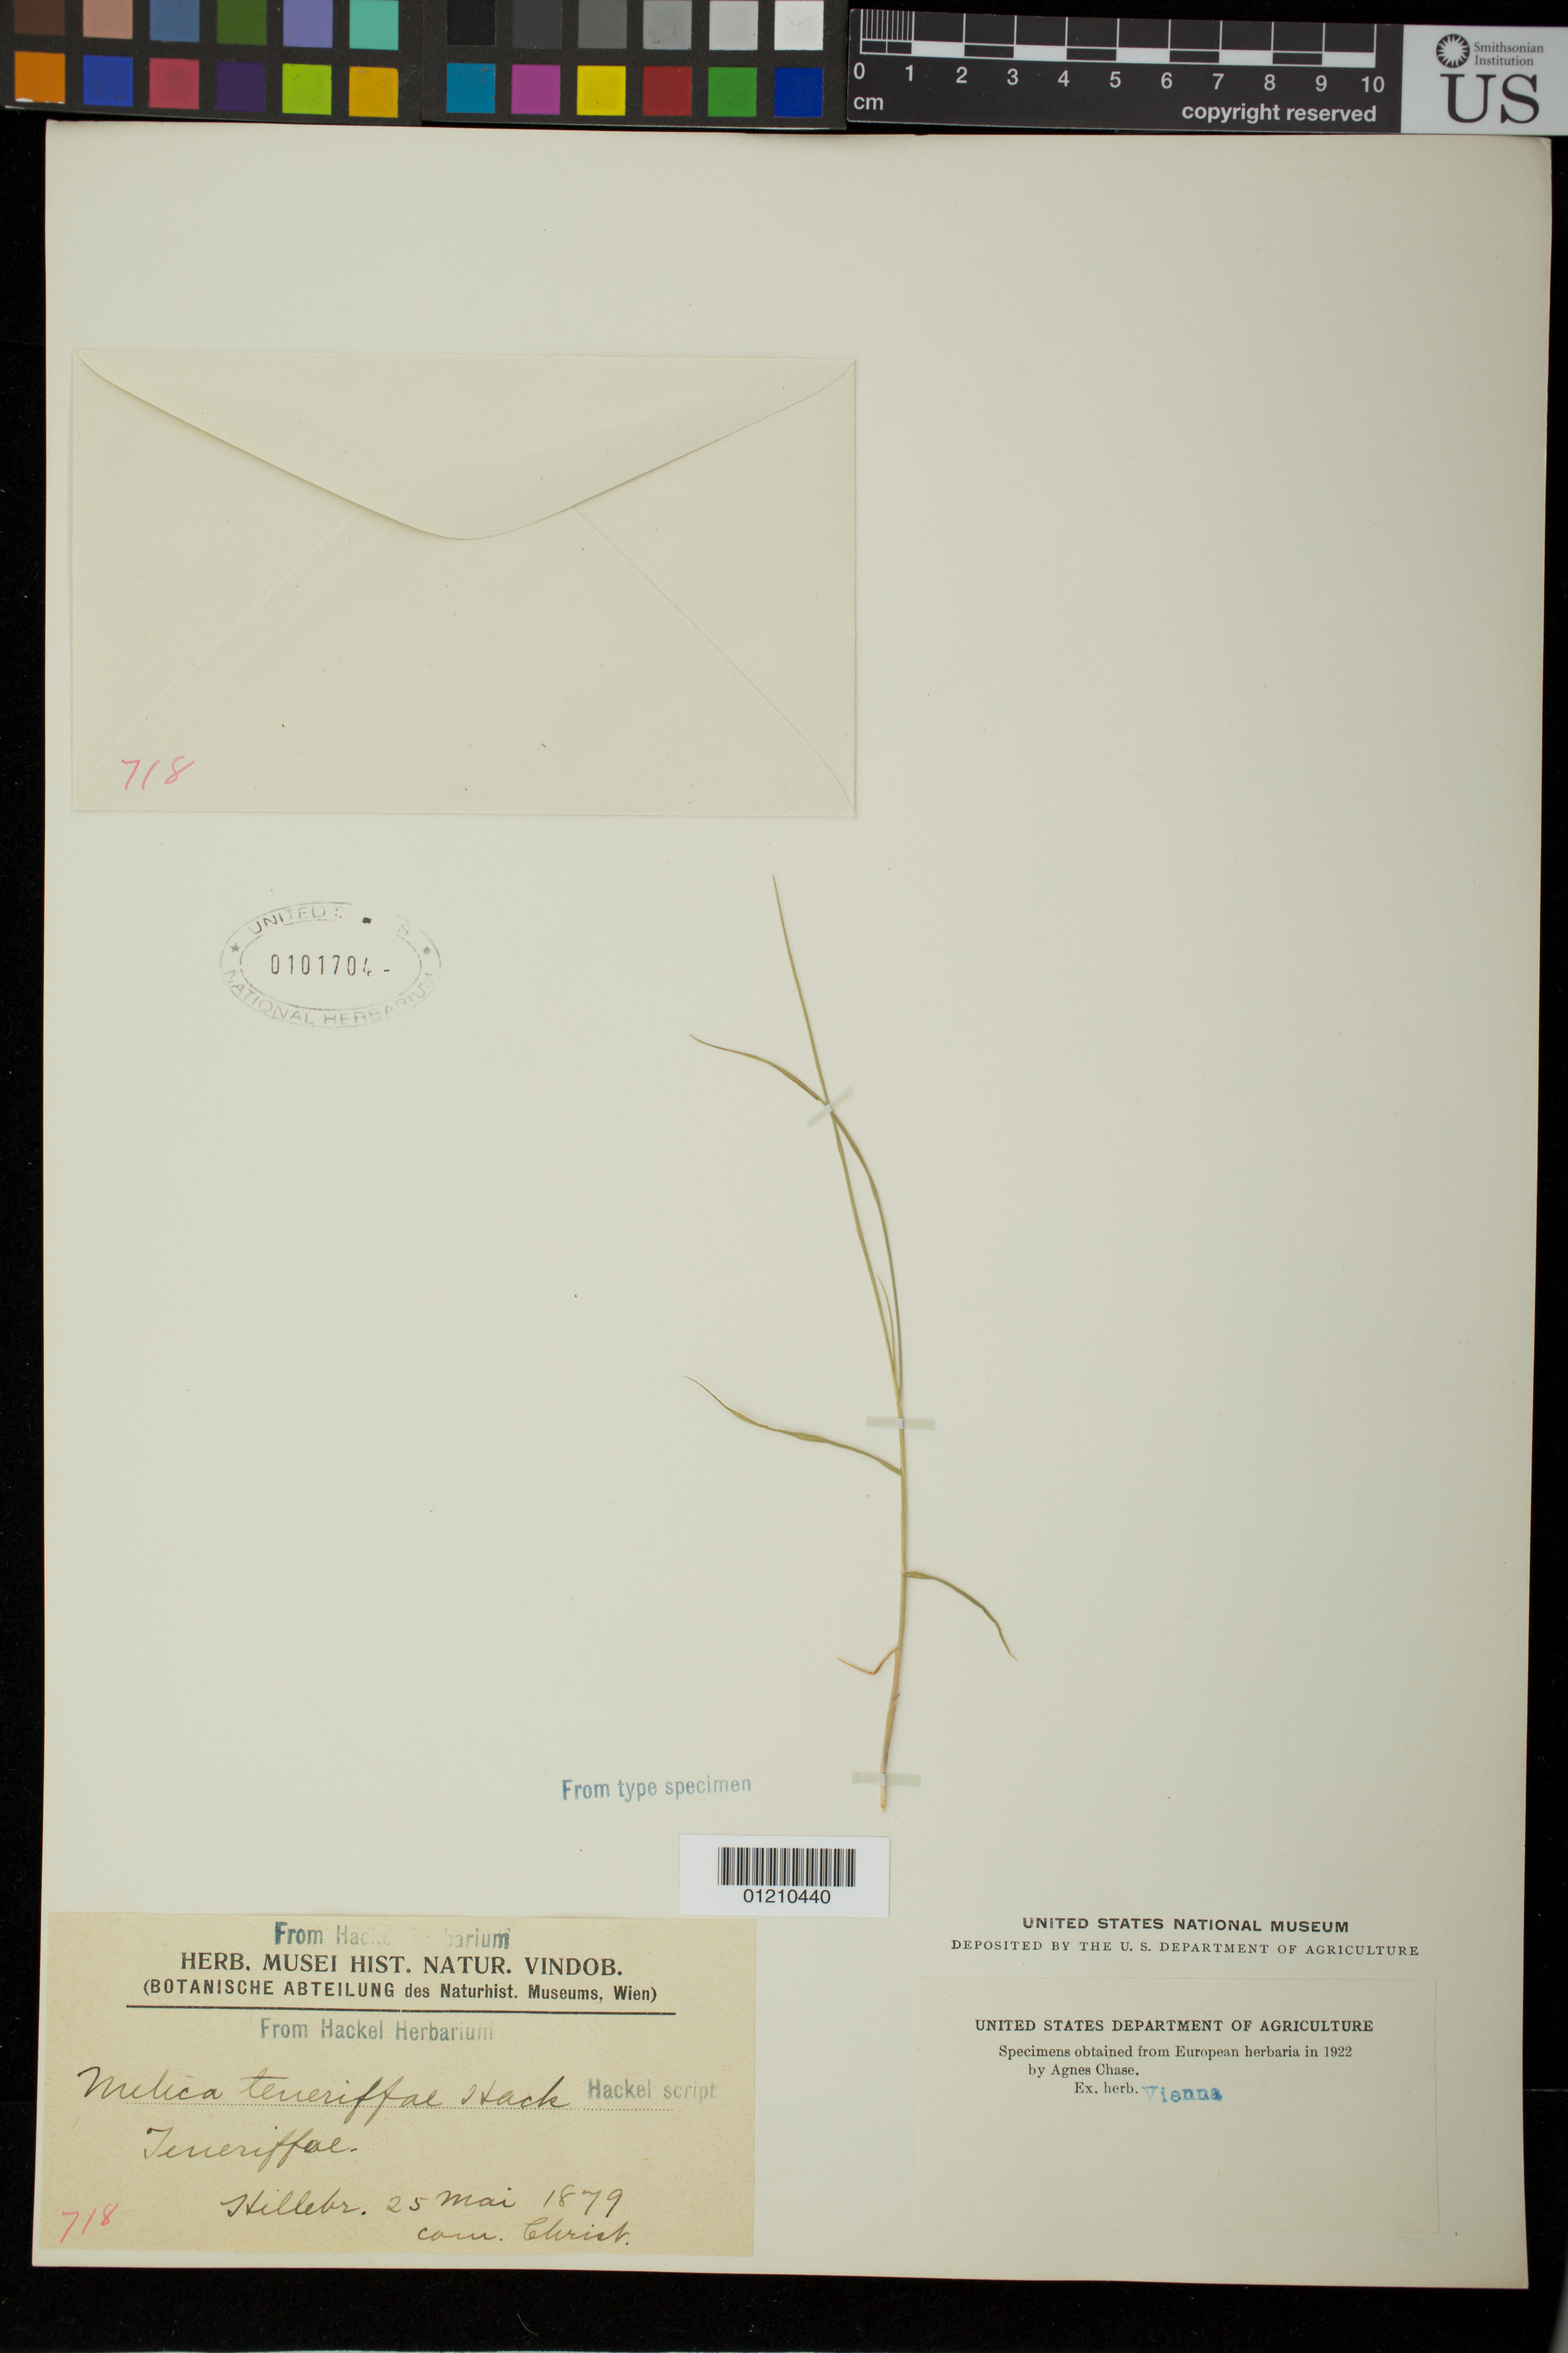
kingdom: Plantae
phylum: Tracheophyta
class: Liliopsida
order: Poales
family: Poaceae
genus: Melica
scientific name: Melica teneriffae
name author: Hack. ex Christ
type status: Type Collection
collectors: W. Hillebrand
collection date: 1879-05-25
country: Spain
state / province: Canarias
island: Tenerife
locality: Teneriffe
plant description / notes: Fragmentary material of type specimen ex herb.Berlin.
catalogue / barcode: US 101704